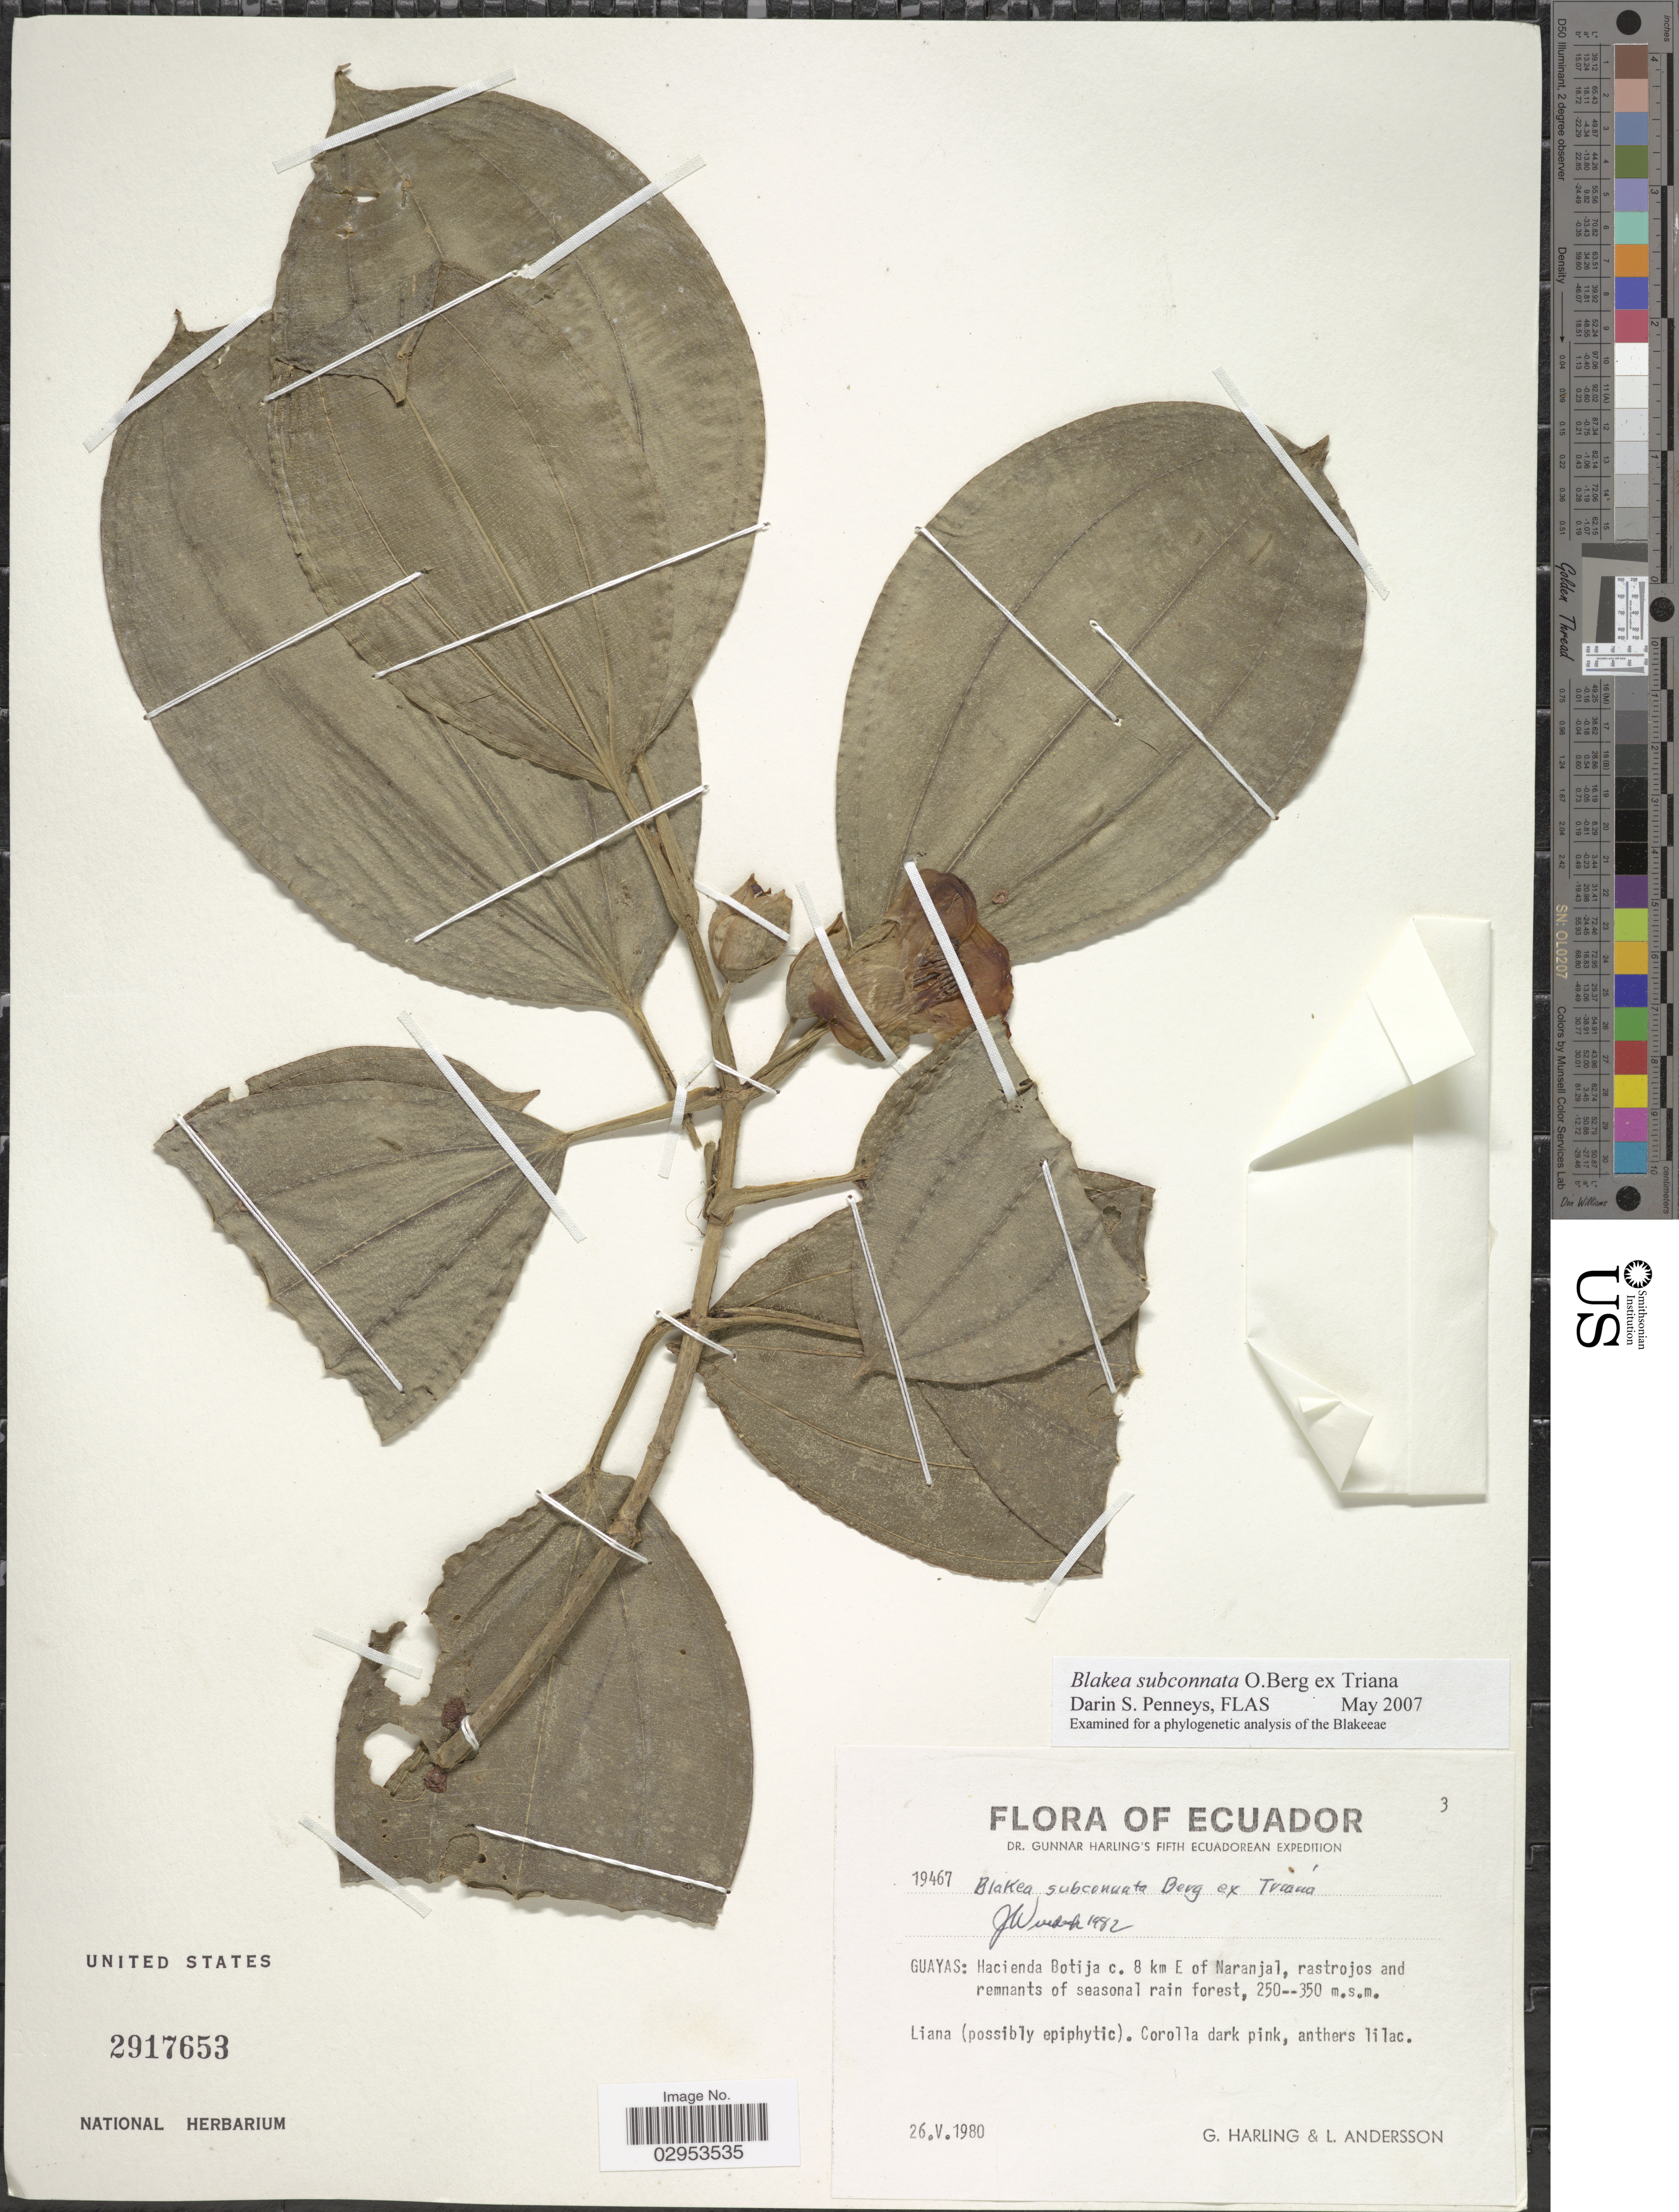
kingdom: Plantae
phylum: Tracheophyta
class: Magnoliopsida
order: Myrtales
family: Melastomataceae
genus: Blakea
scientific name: Blakea subconnata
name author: O. Berg ex Triana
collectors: G. Harling & L. Andersson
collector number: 19467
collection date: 1980-05-26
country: Ecuador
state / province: Guayas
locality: Hacienda Botija c. 8 km E of Naranjal.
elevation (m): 250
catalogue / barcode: US 2917653